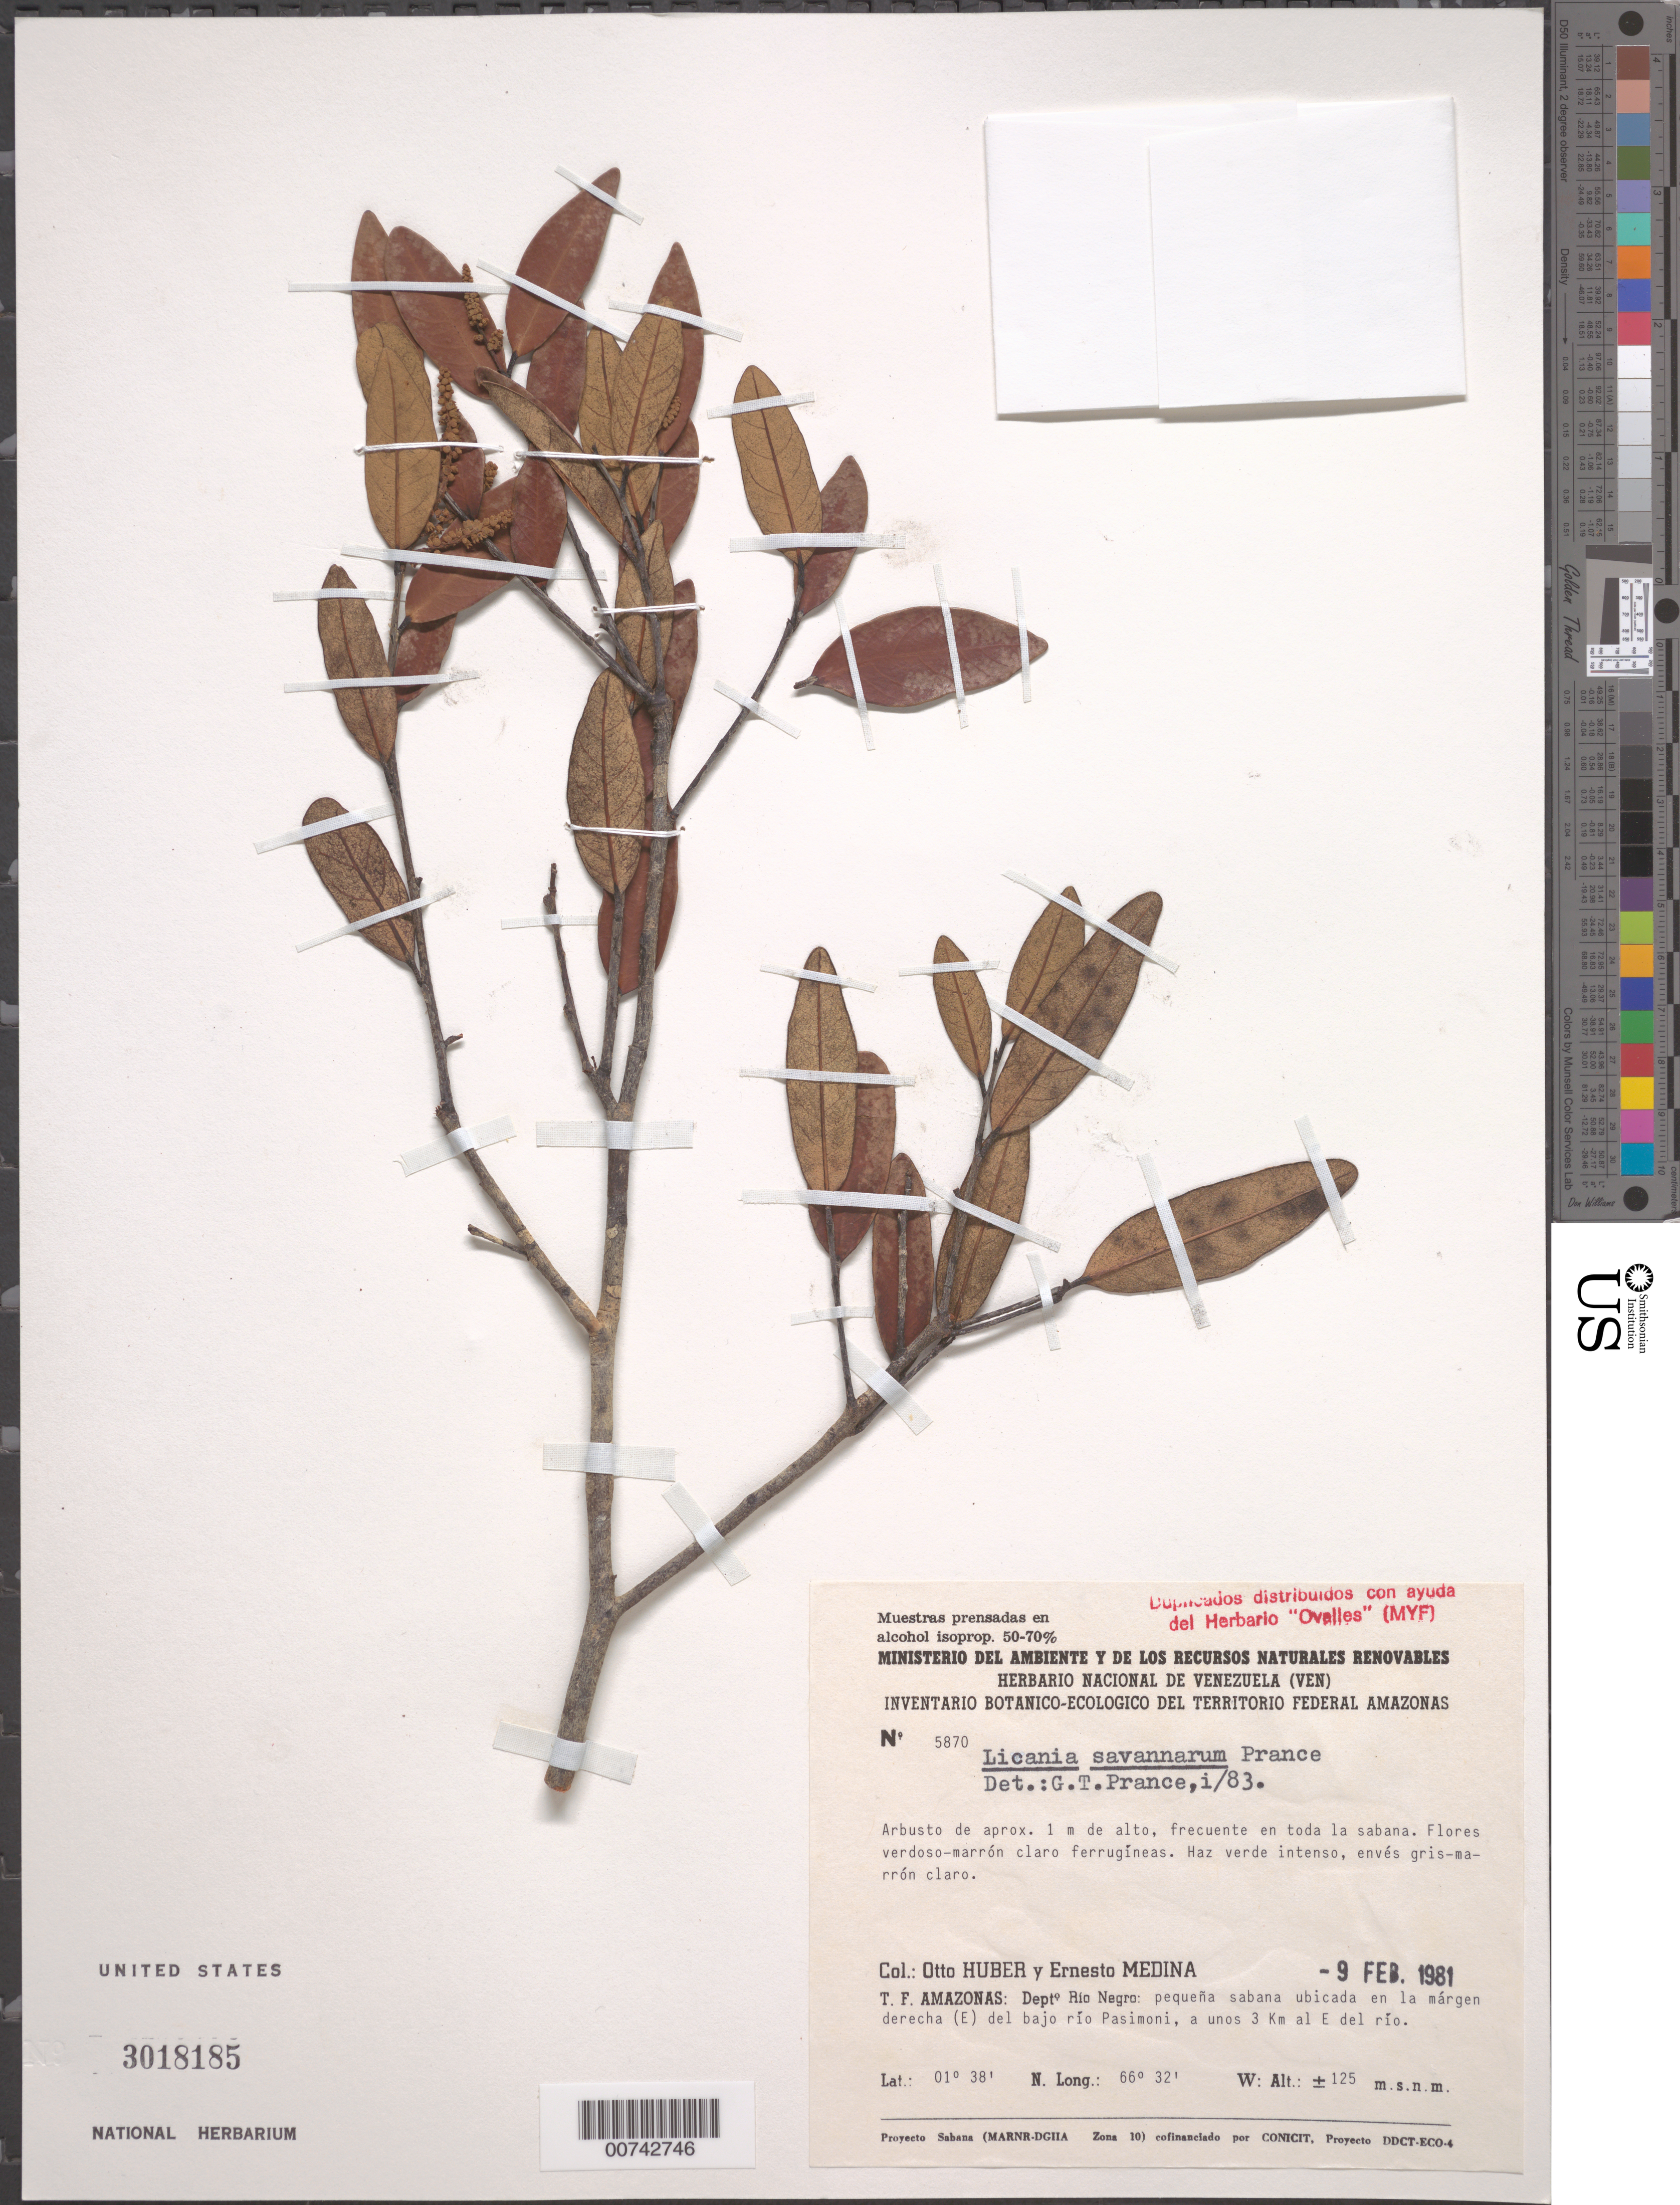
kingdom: Plantae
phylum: Tracheophyta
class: Magnoliopsida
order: Malpighiales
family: Chrysobalanaceae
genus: Licania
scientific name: Licania savannarum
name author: Prance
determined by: Prance, G. T.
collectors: O. Huber & E. Medina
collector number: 5870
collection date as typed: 9-Feb-81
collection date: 1981-02-09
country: Venezuela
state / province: Amazonas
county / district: Río Negro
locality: Bajo Río Siapa, en la margen derecha, a unos 3 km al E del Río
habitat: Pequena sabana ubicada; en toda la sabana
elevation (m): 125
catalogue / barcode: US 3018185